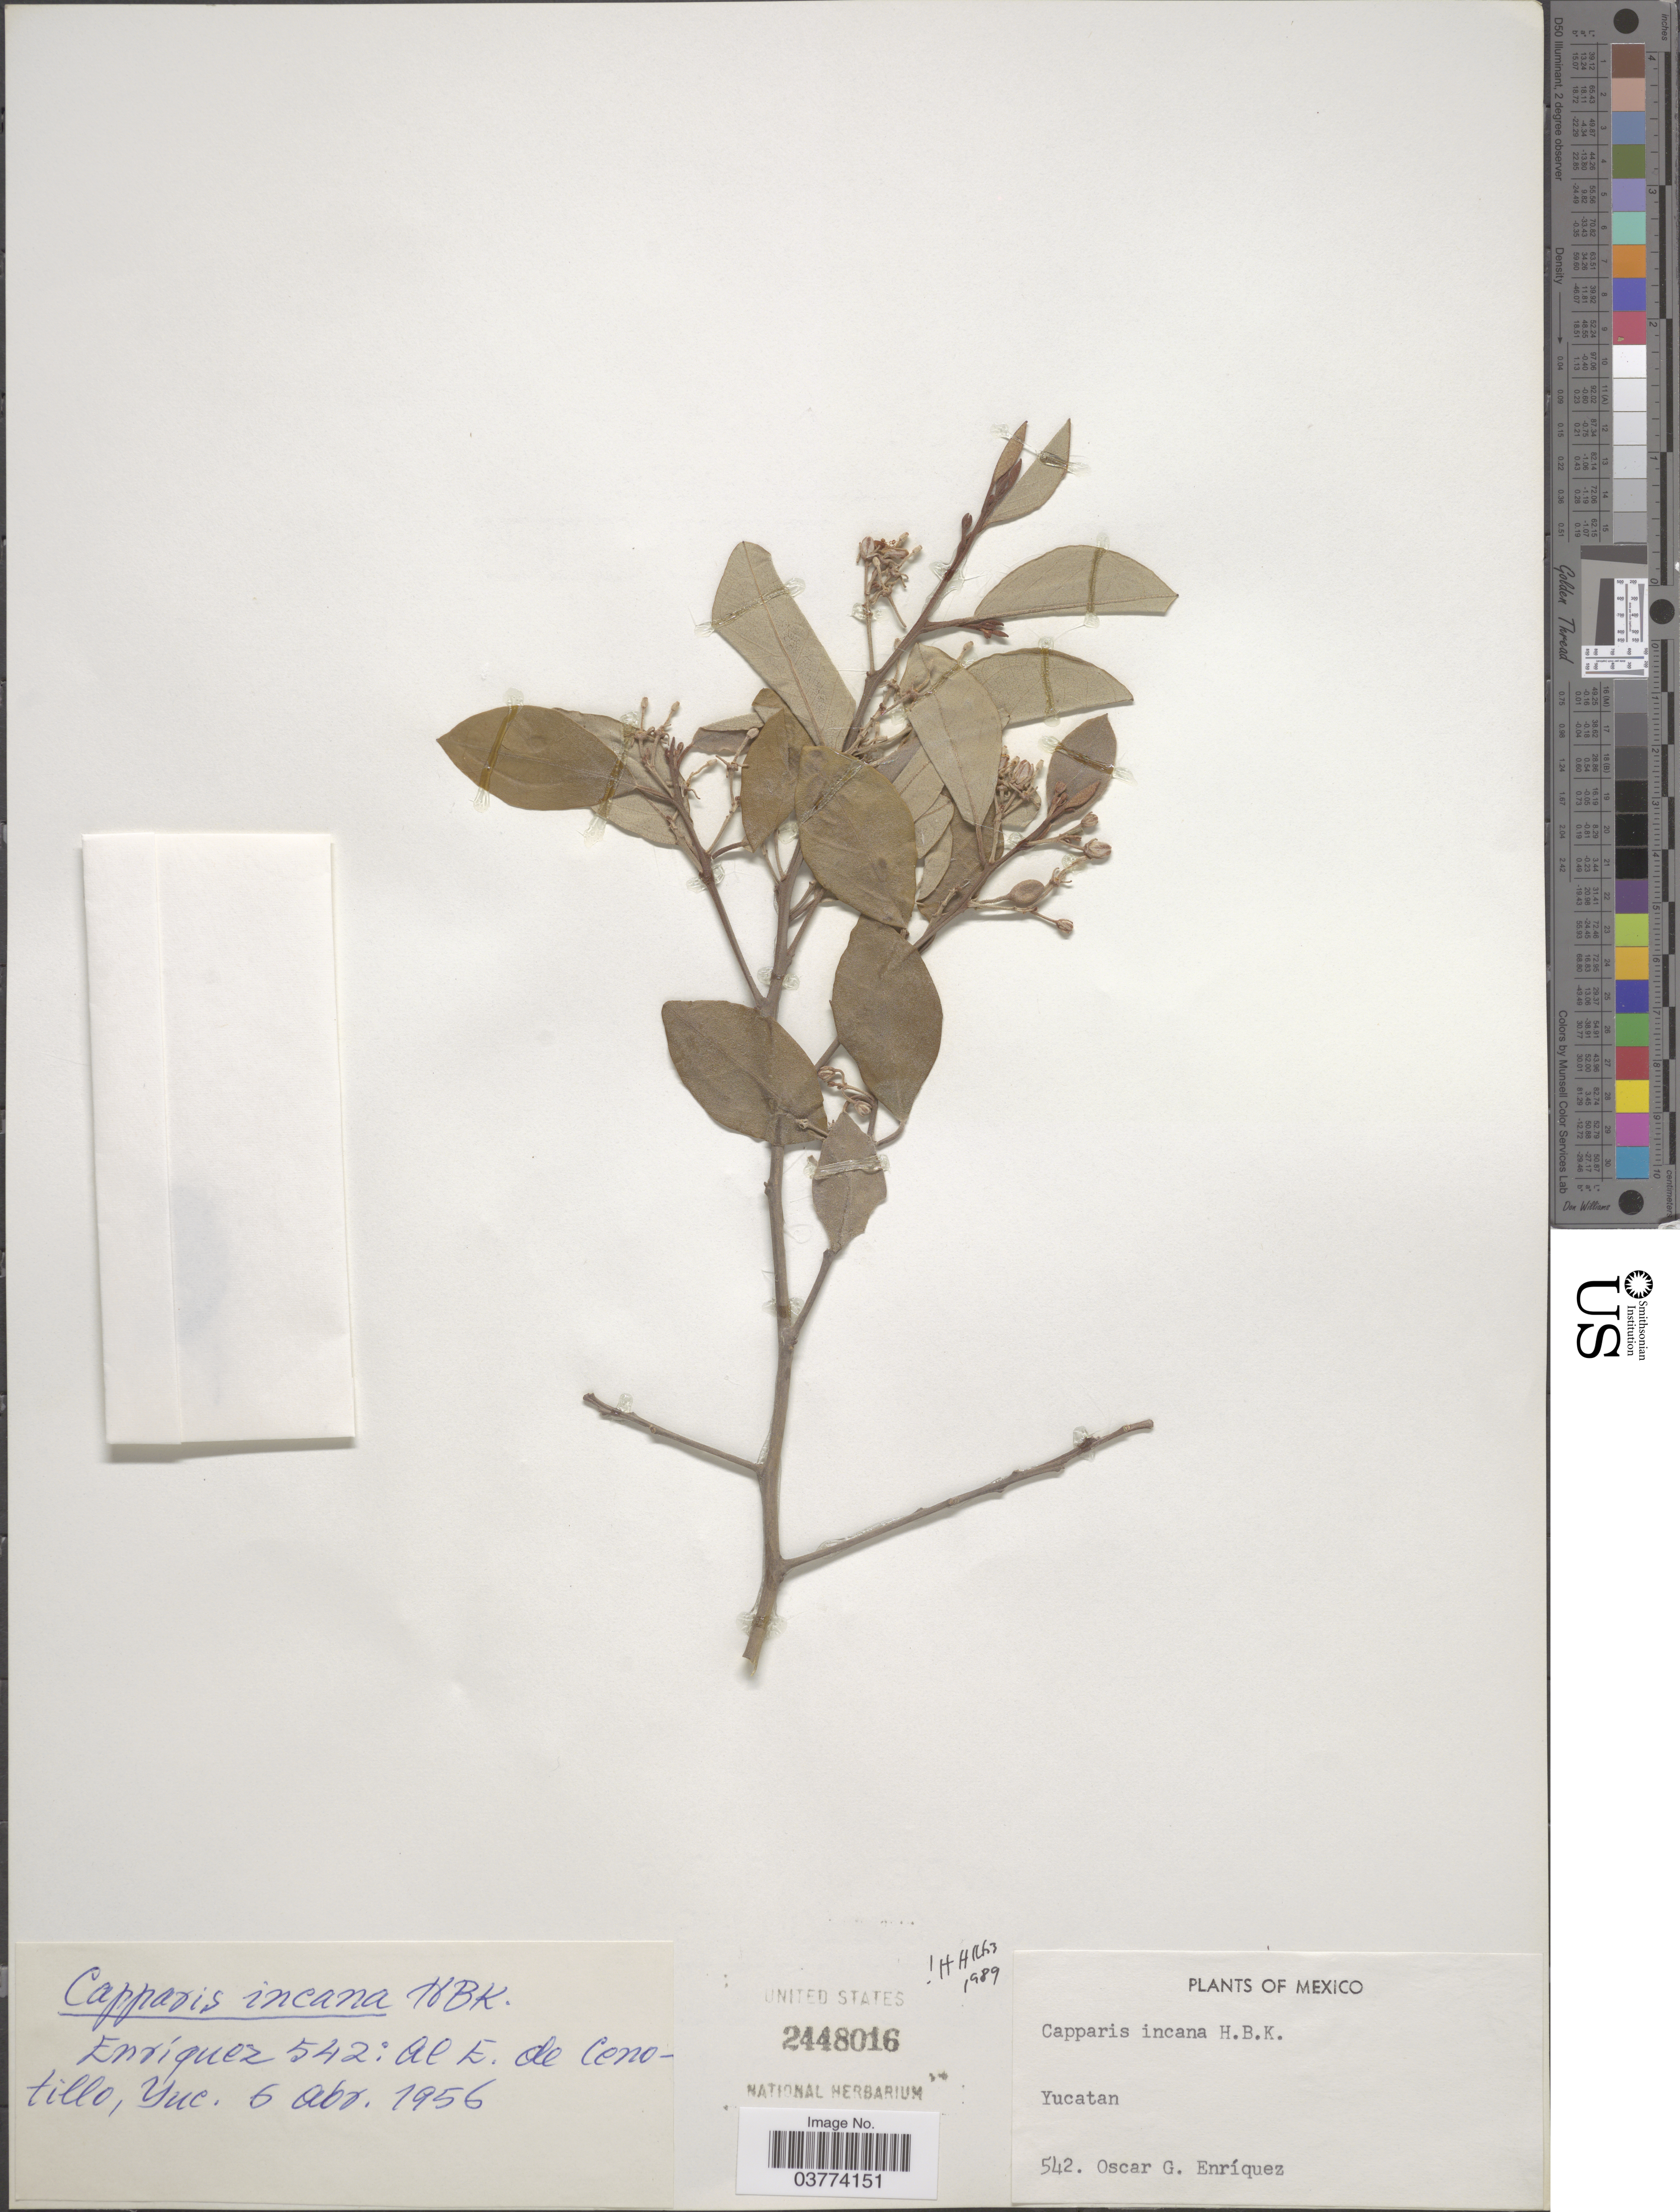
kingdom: Plantae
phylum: Tracheophyta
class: Magnoliopsida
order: Brassicales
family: Capparaceae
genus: Quadrella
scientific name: Quadrella incana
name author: (Kunth) Iltis & Cornejo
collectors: O. Enriquez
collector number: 542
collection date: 1956-04-06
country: Mexico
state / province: Yucatán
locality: Al E. de Cenotillo, Yuc.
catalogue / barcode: US 2448016